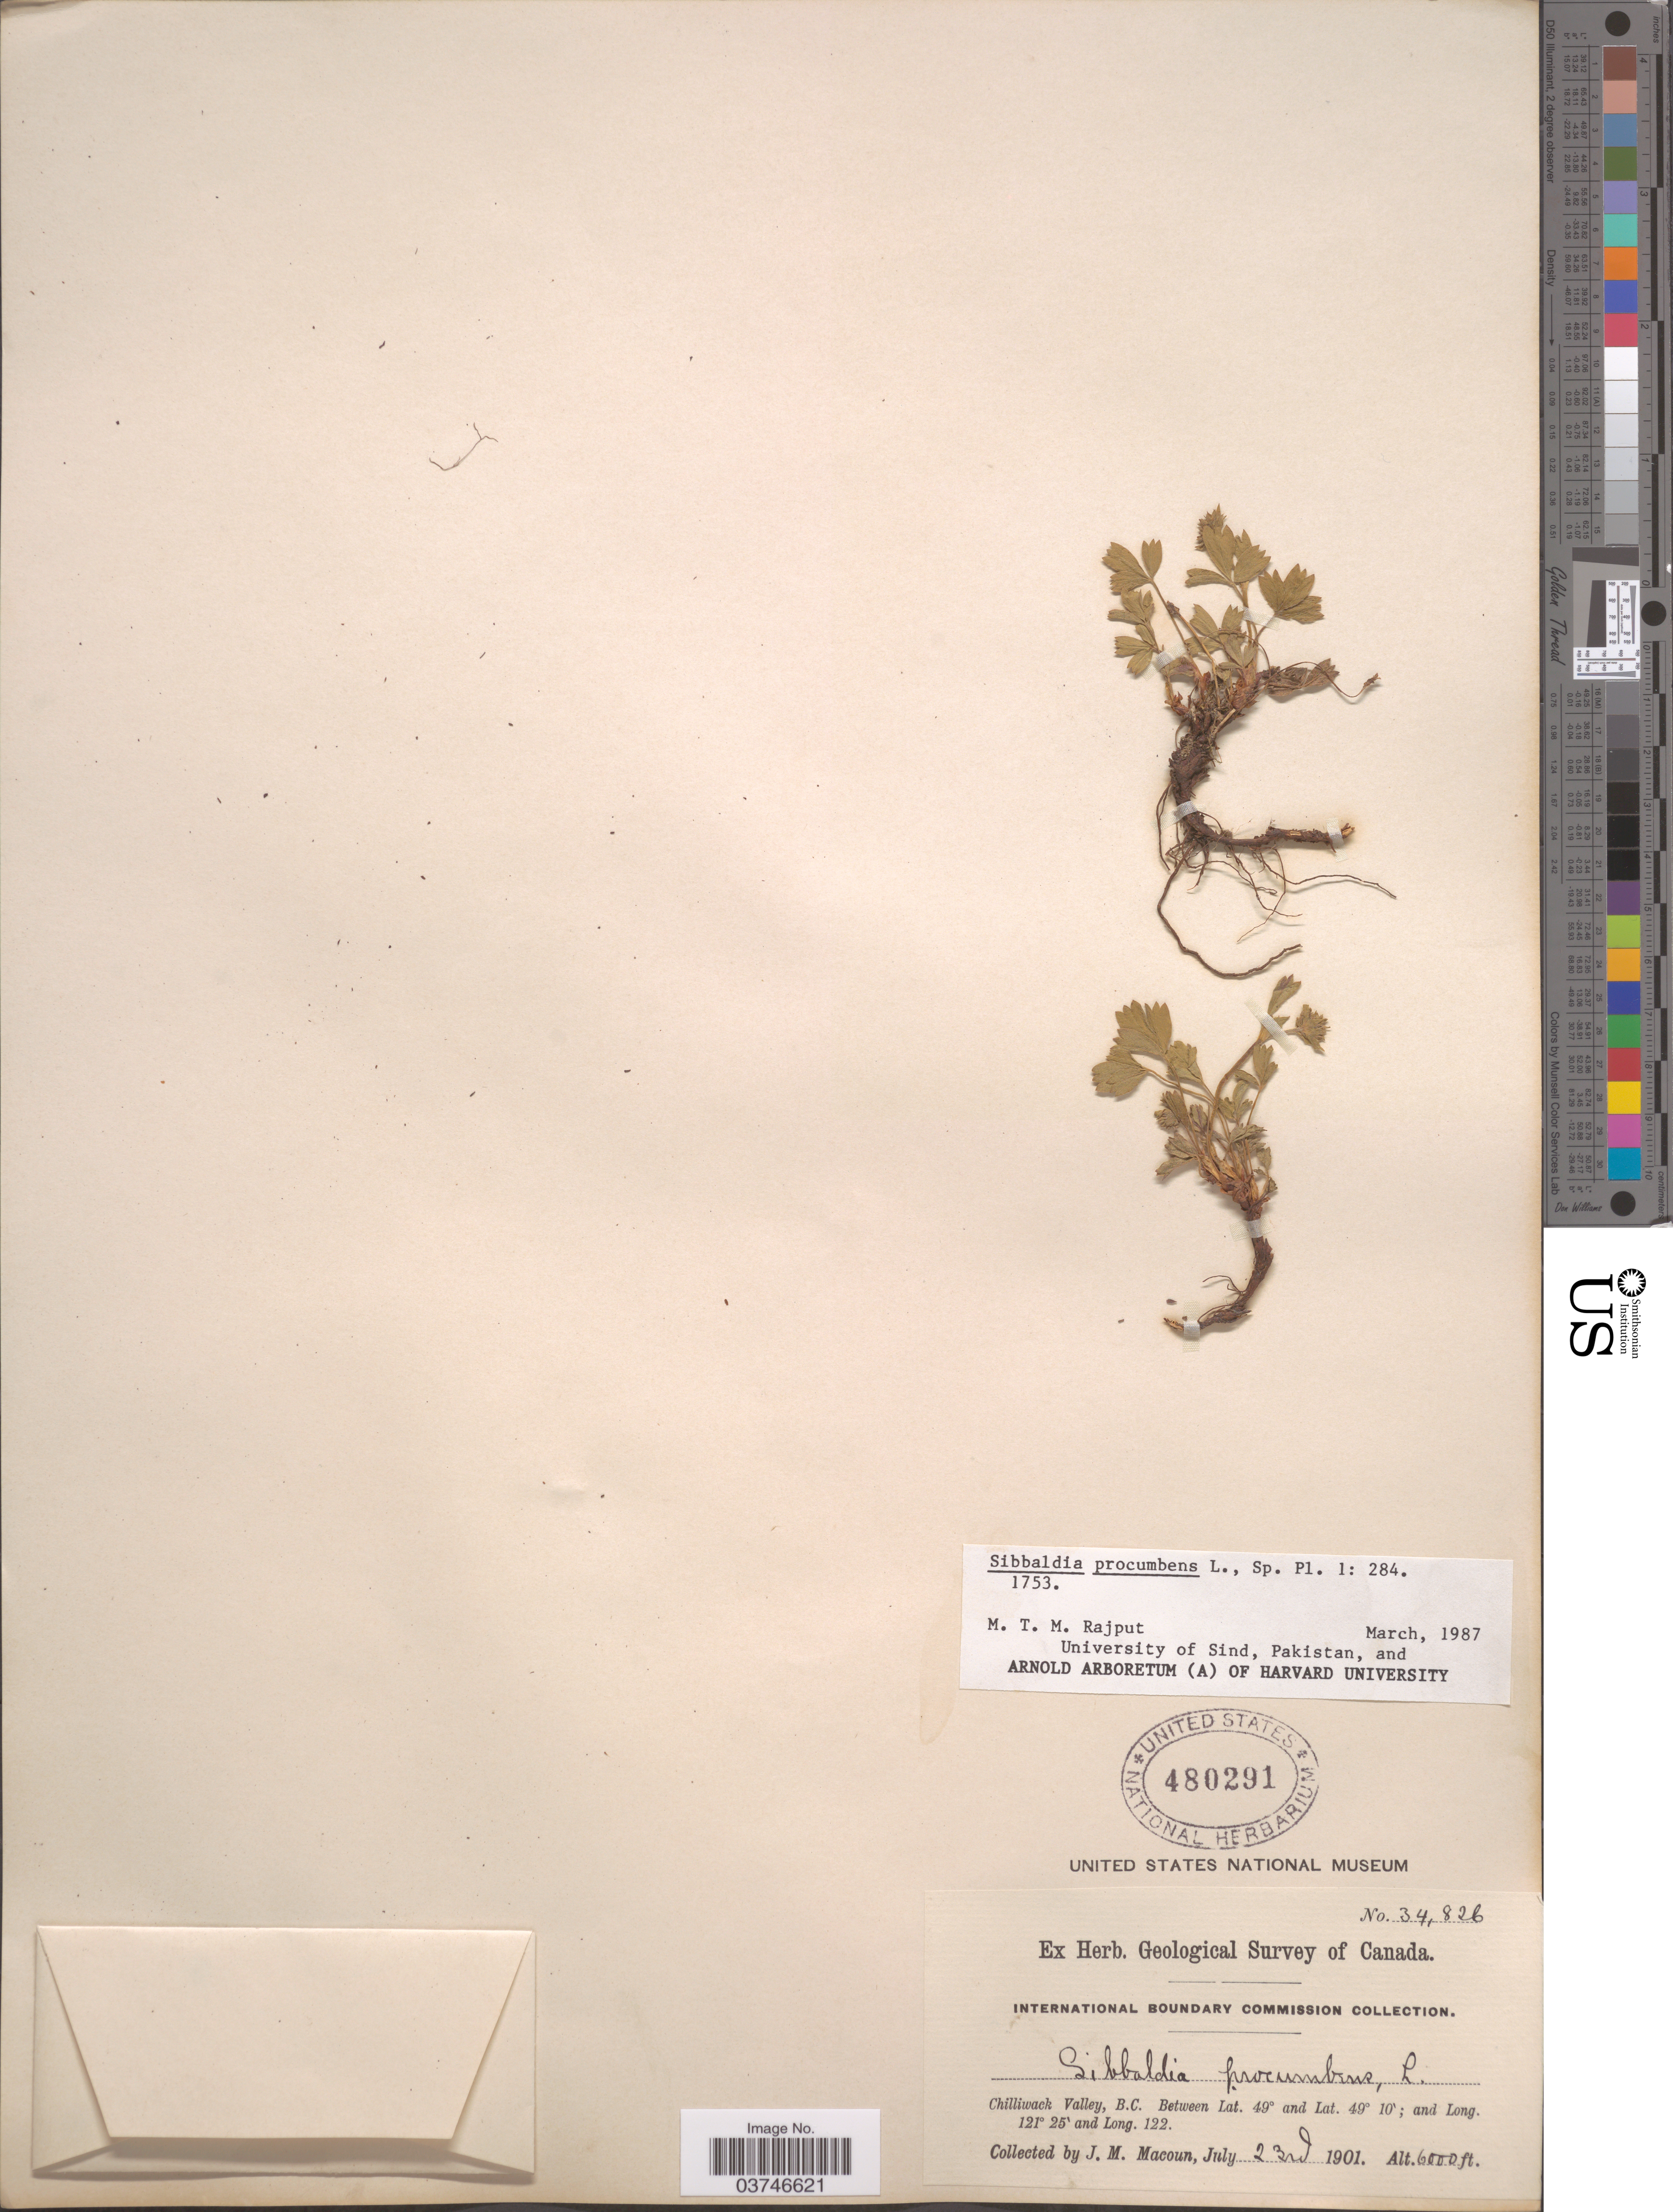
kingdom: Plantae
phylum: Tracheophyta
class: Magnoliopsida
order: Rosales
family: Rosaceae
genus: Sibbaldia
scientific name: Sibbaldia procumbens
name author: L.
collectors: J. M. Macoun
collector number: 34826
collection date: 1901-07-23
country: Canada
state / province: British Columbia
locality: Chilliwack Valley.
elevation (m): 1829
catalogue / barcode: US 480291